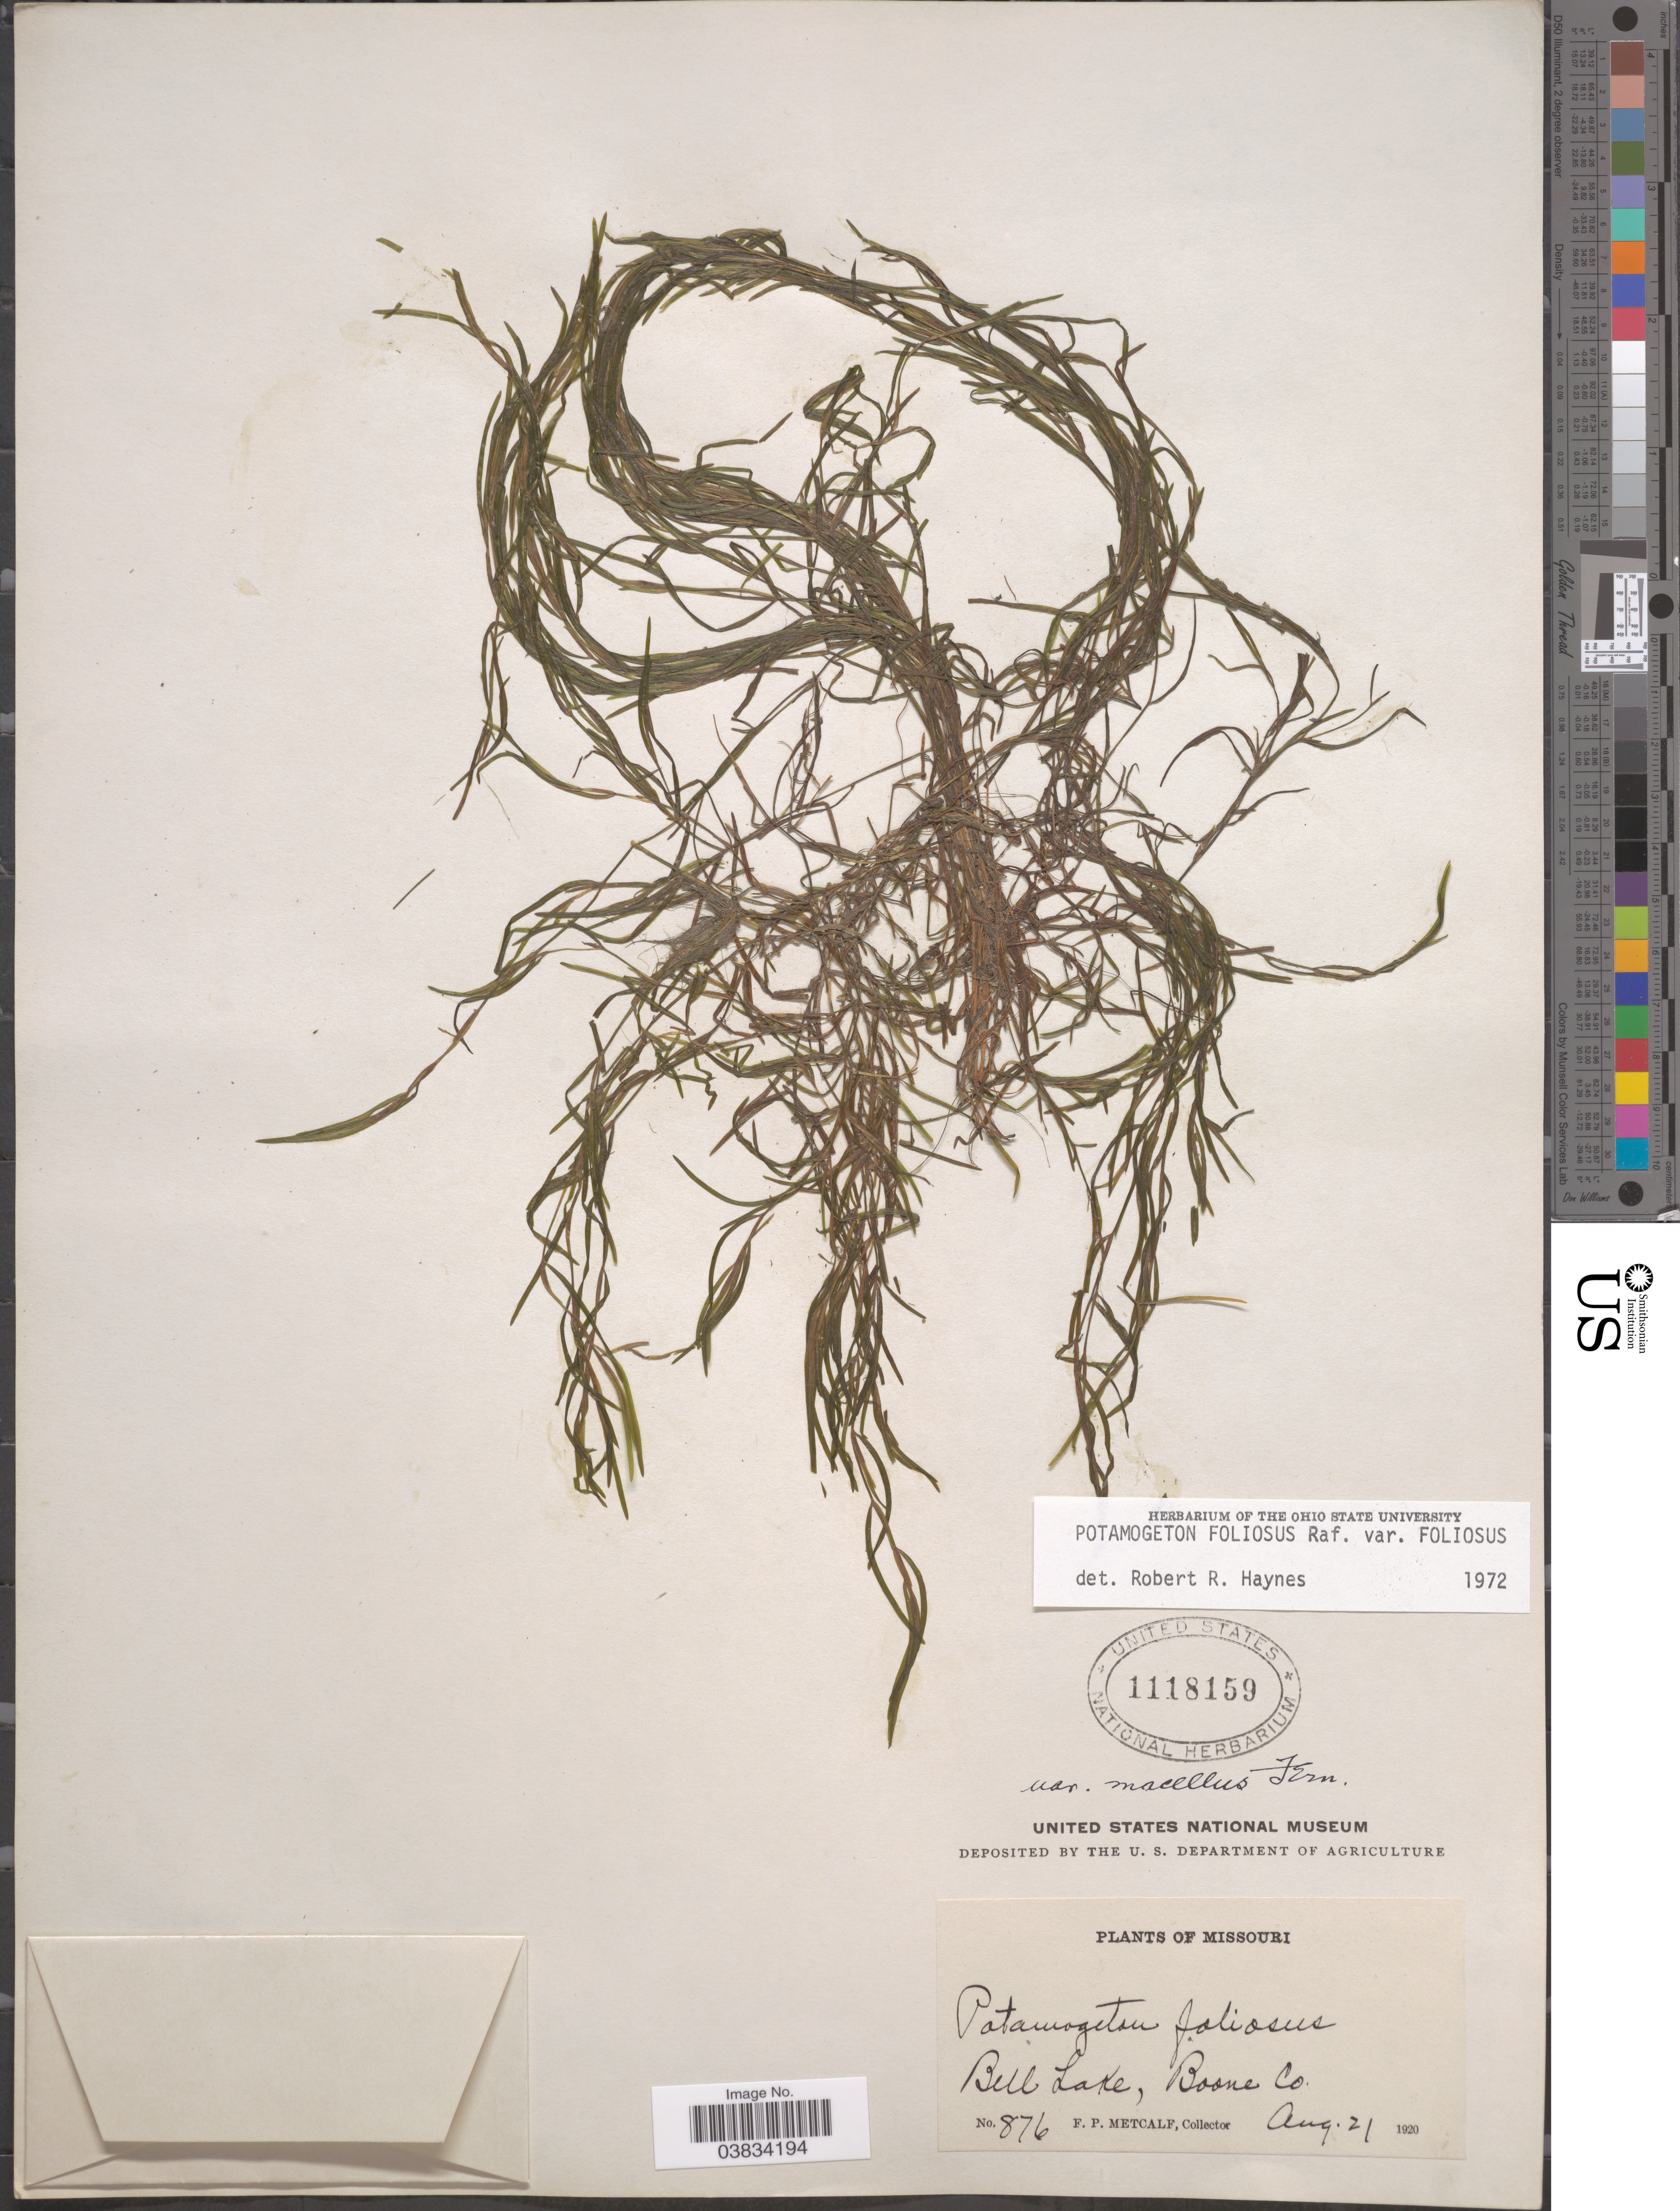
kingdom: Plantae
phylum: Tracheophyta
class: Liliopsida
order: Alismatales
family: Potamogetonaceae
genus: Potamogeton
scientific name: Potamogeton foliosus var. foliosus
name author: Raf.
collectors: F. Metcalf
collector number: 876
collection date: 1920-08-21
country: United States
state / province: Missouri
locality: Bell Lake, Boone Co.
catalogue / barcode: US 1118159